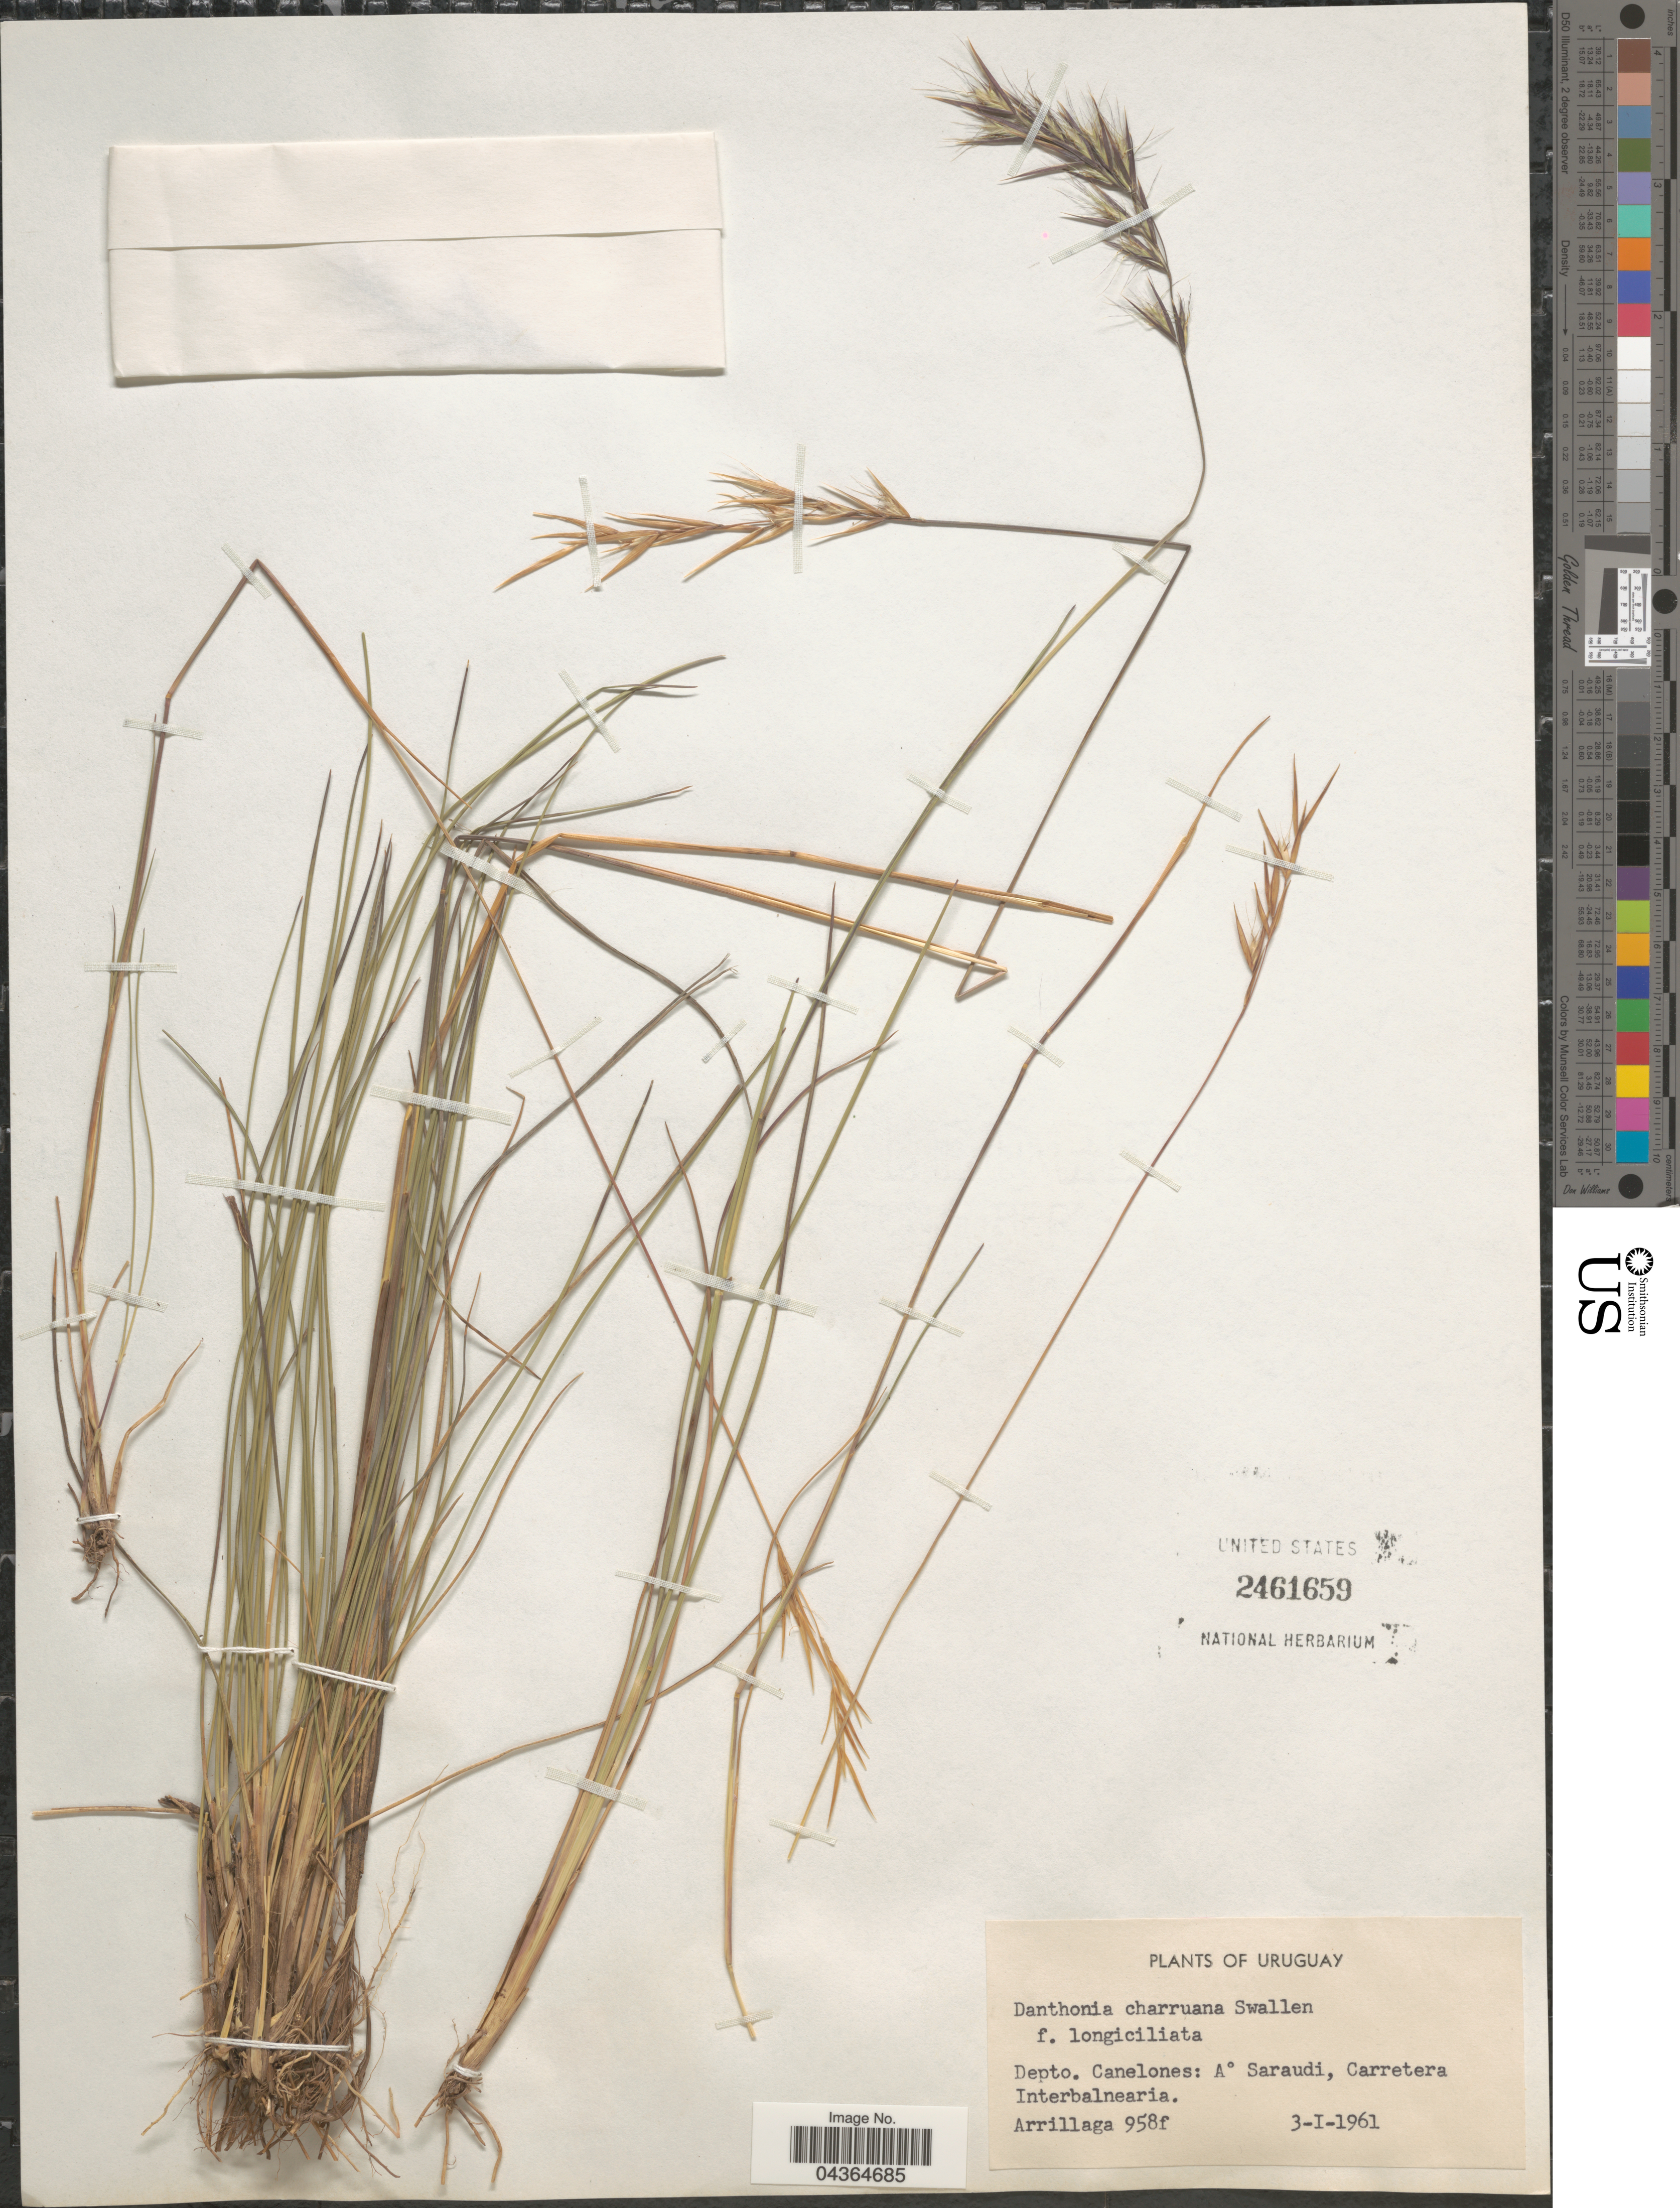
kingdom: Plantae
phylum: Tracheophyta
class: Liliopsida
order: Poales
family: Poaceae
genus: Danthonia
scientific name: Danthonia secundiflora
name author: J. Presl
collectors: Arrillaga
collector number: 958f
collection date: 1961-01-03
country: Uruguay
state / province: Canelones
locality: Depto. Canelones: Aº Saraudi, Carretera Interbalnearia.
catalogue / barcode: US 2461659